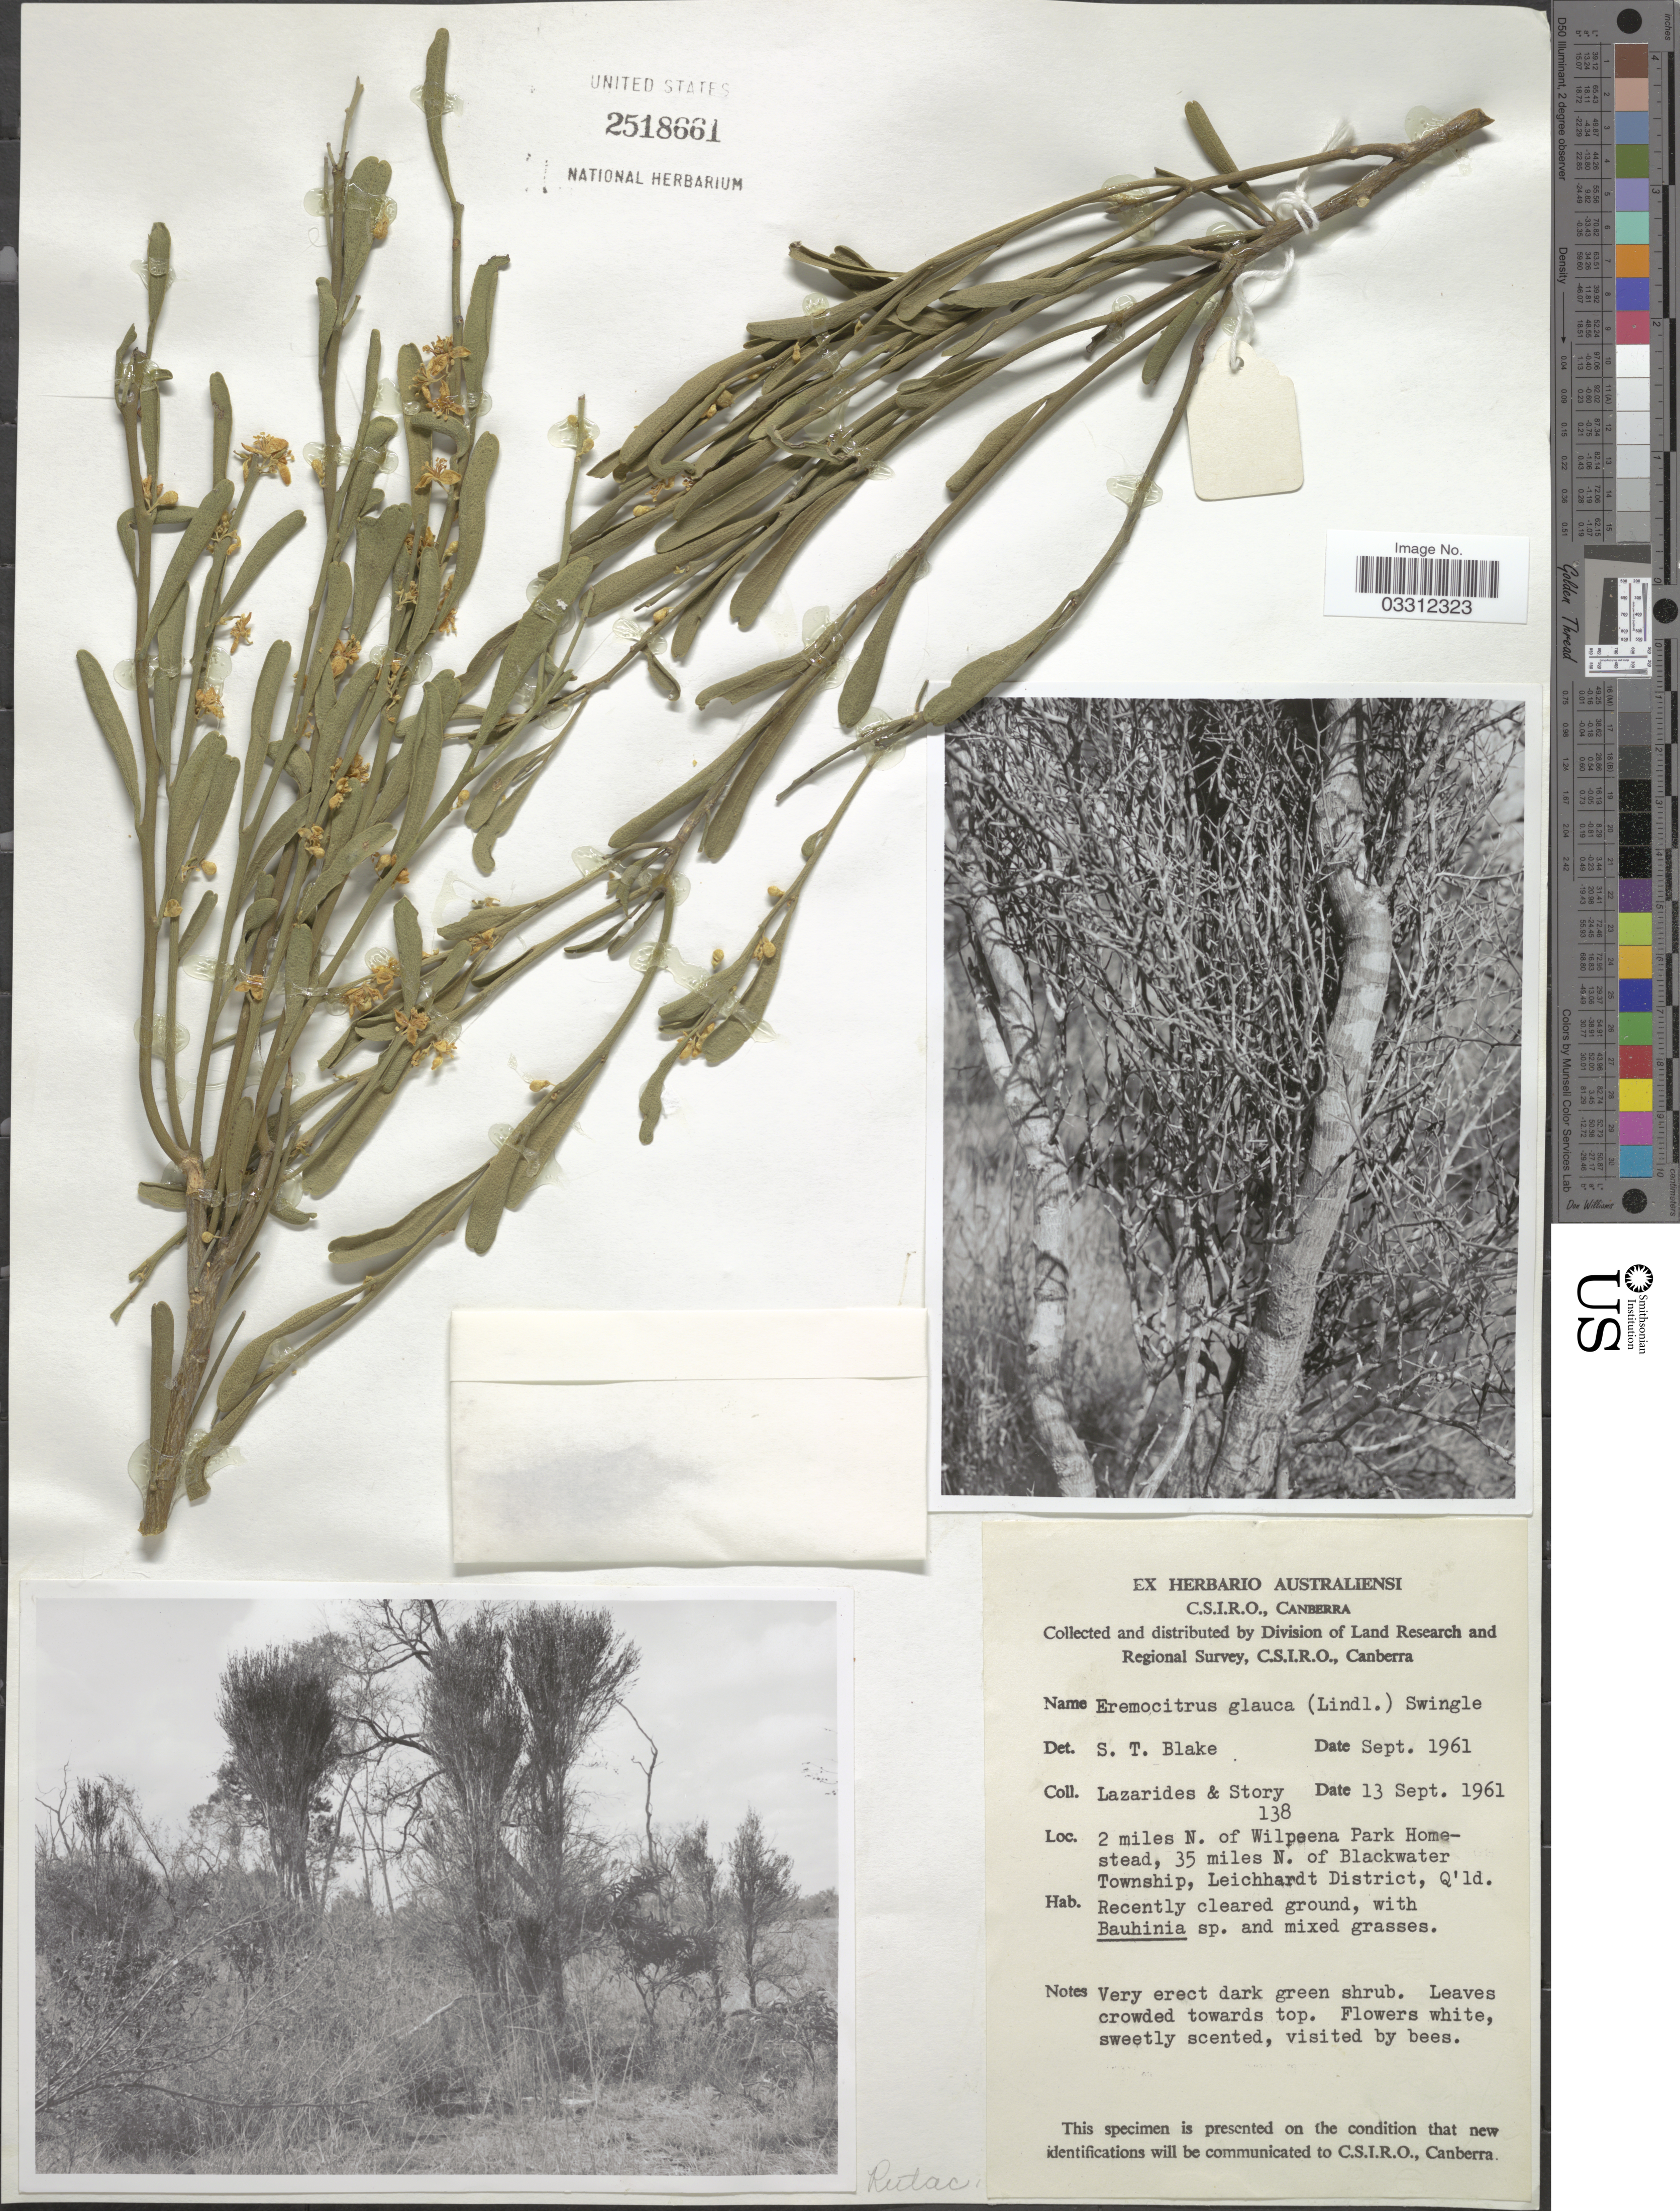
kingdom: Plantae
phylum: Tracheophyta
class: Magnoliopsida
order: Sapindales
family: Rutaceae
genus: Citrus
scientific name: Citrus glauca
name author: (Lindl.) Burkill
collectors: M. Lazarides & -. Story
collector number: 138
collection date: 1961-09-13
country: Australia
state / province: Queensland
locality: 2 miles N. of Wilpeena Park Homestead, 35 miles N. of Blackwater Township, Leichardt District.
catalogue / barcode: US 2518661